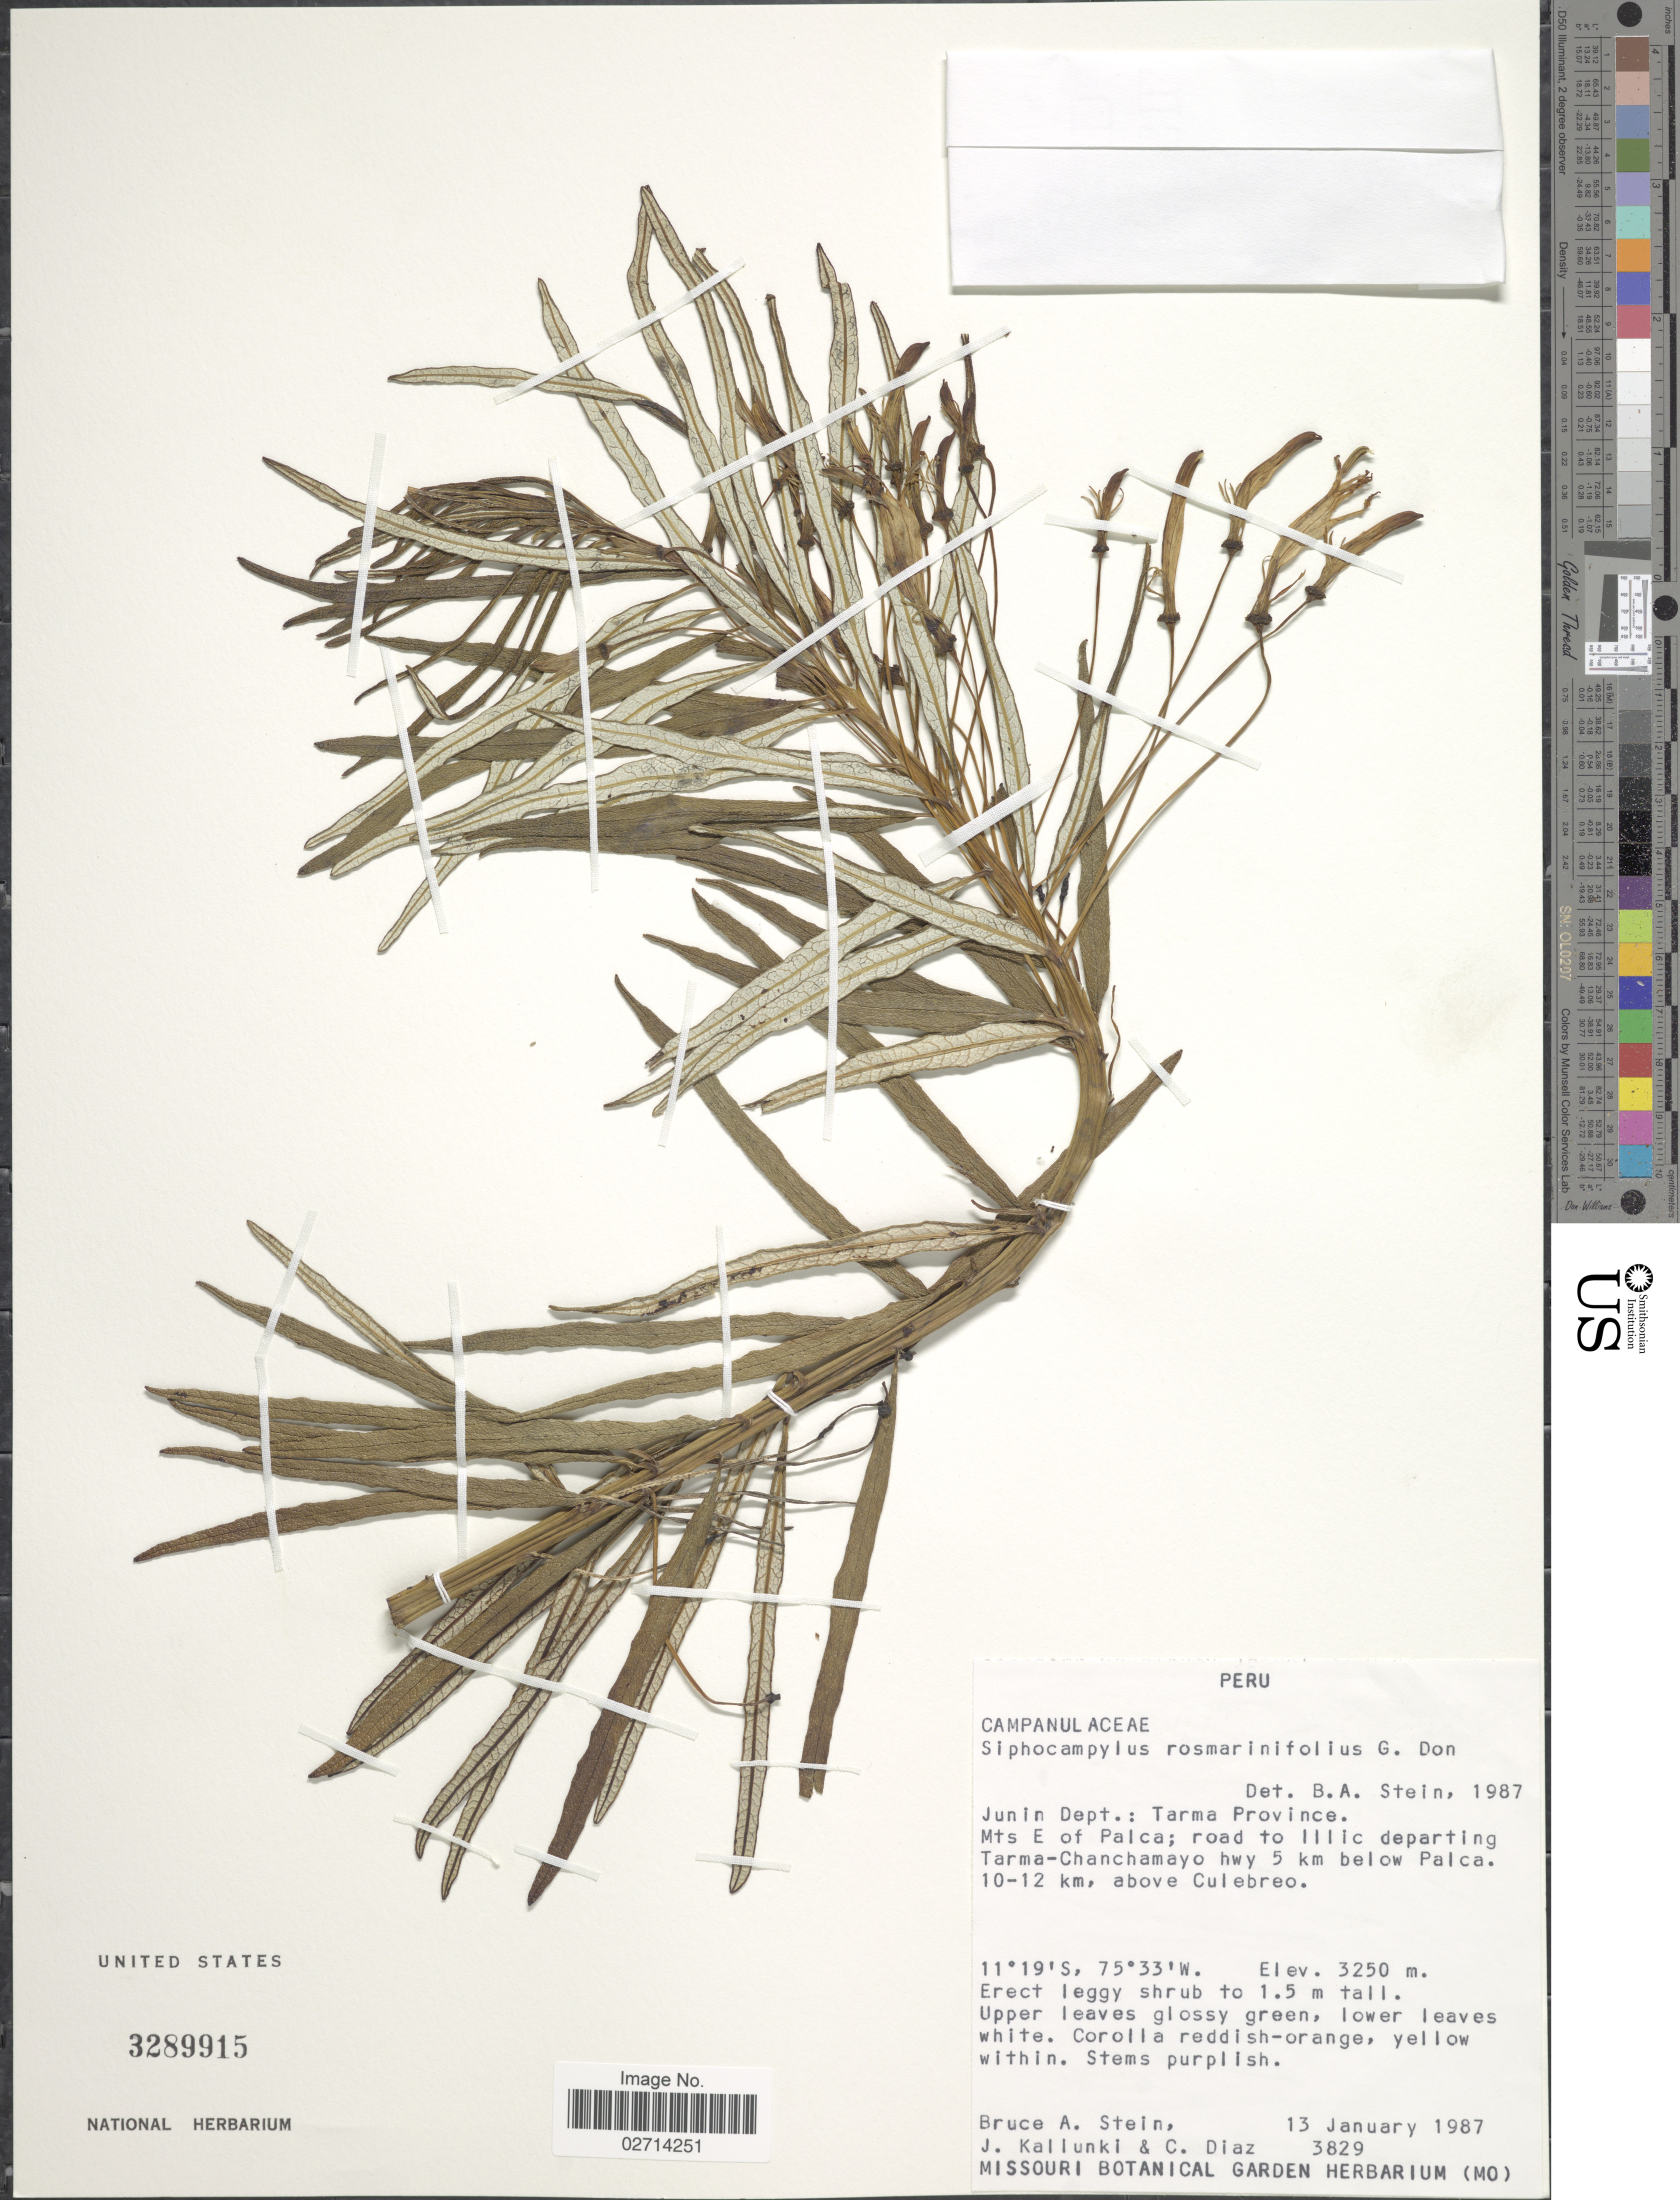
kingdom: Plantae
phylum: Tracheophyta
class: Magnoliopsida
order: Asterales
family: Campanulaceae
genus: Siphocampylus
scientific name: Siphocampylus rosmarinifolius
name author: G. Don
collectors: B. A. Stein, J. Kallunki & C. Díaz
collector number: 3829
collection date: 1987-01-13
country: Peru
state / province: Junín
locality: Dept.: Tarma Province, Mts E of Palca; road to Illic departing Tarma-Chanchamayo hwy 5 km below Palca, 10-12 km, above Culebreo.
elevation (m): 3250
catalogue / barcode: US 3289915